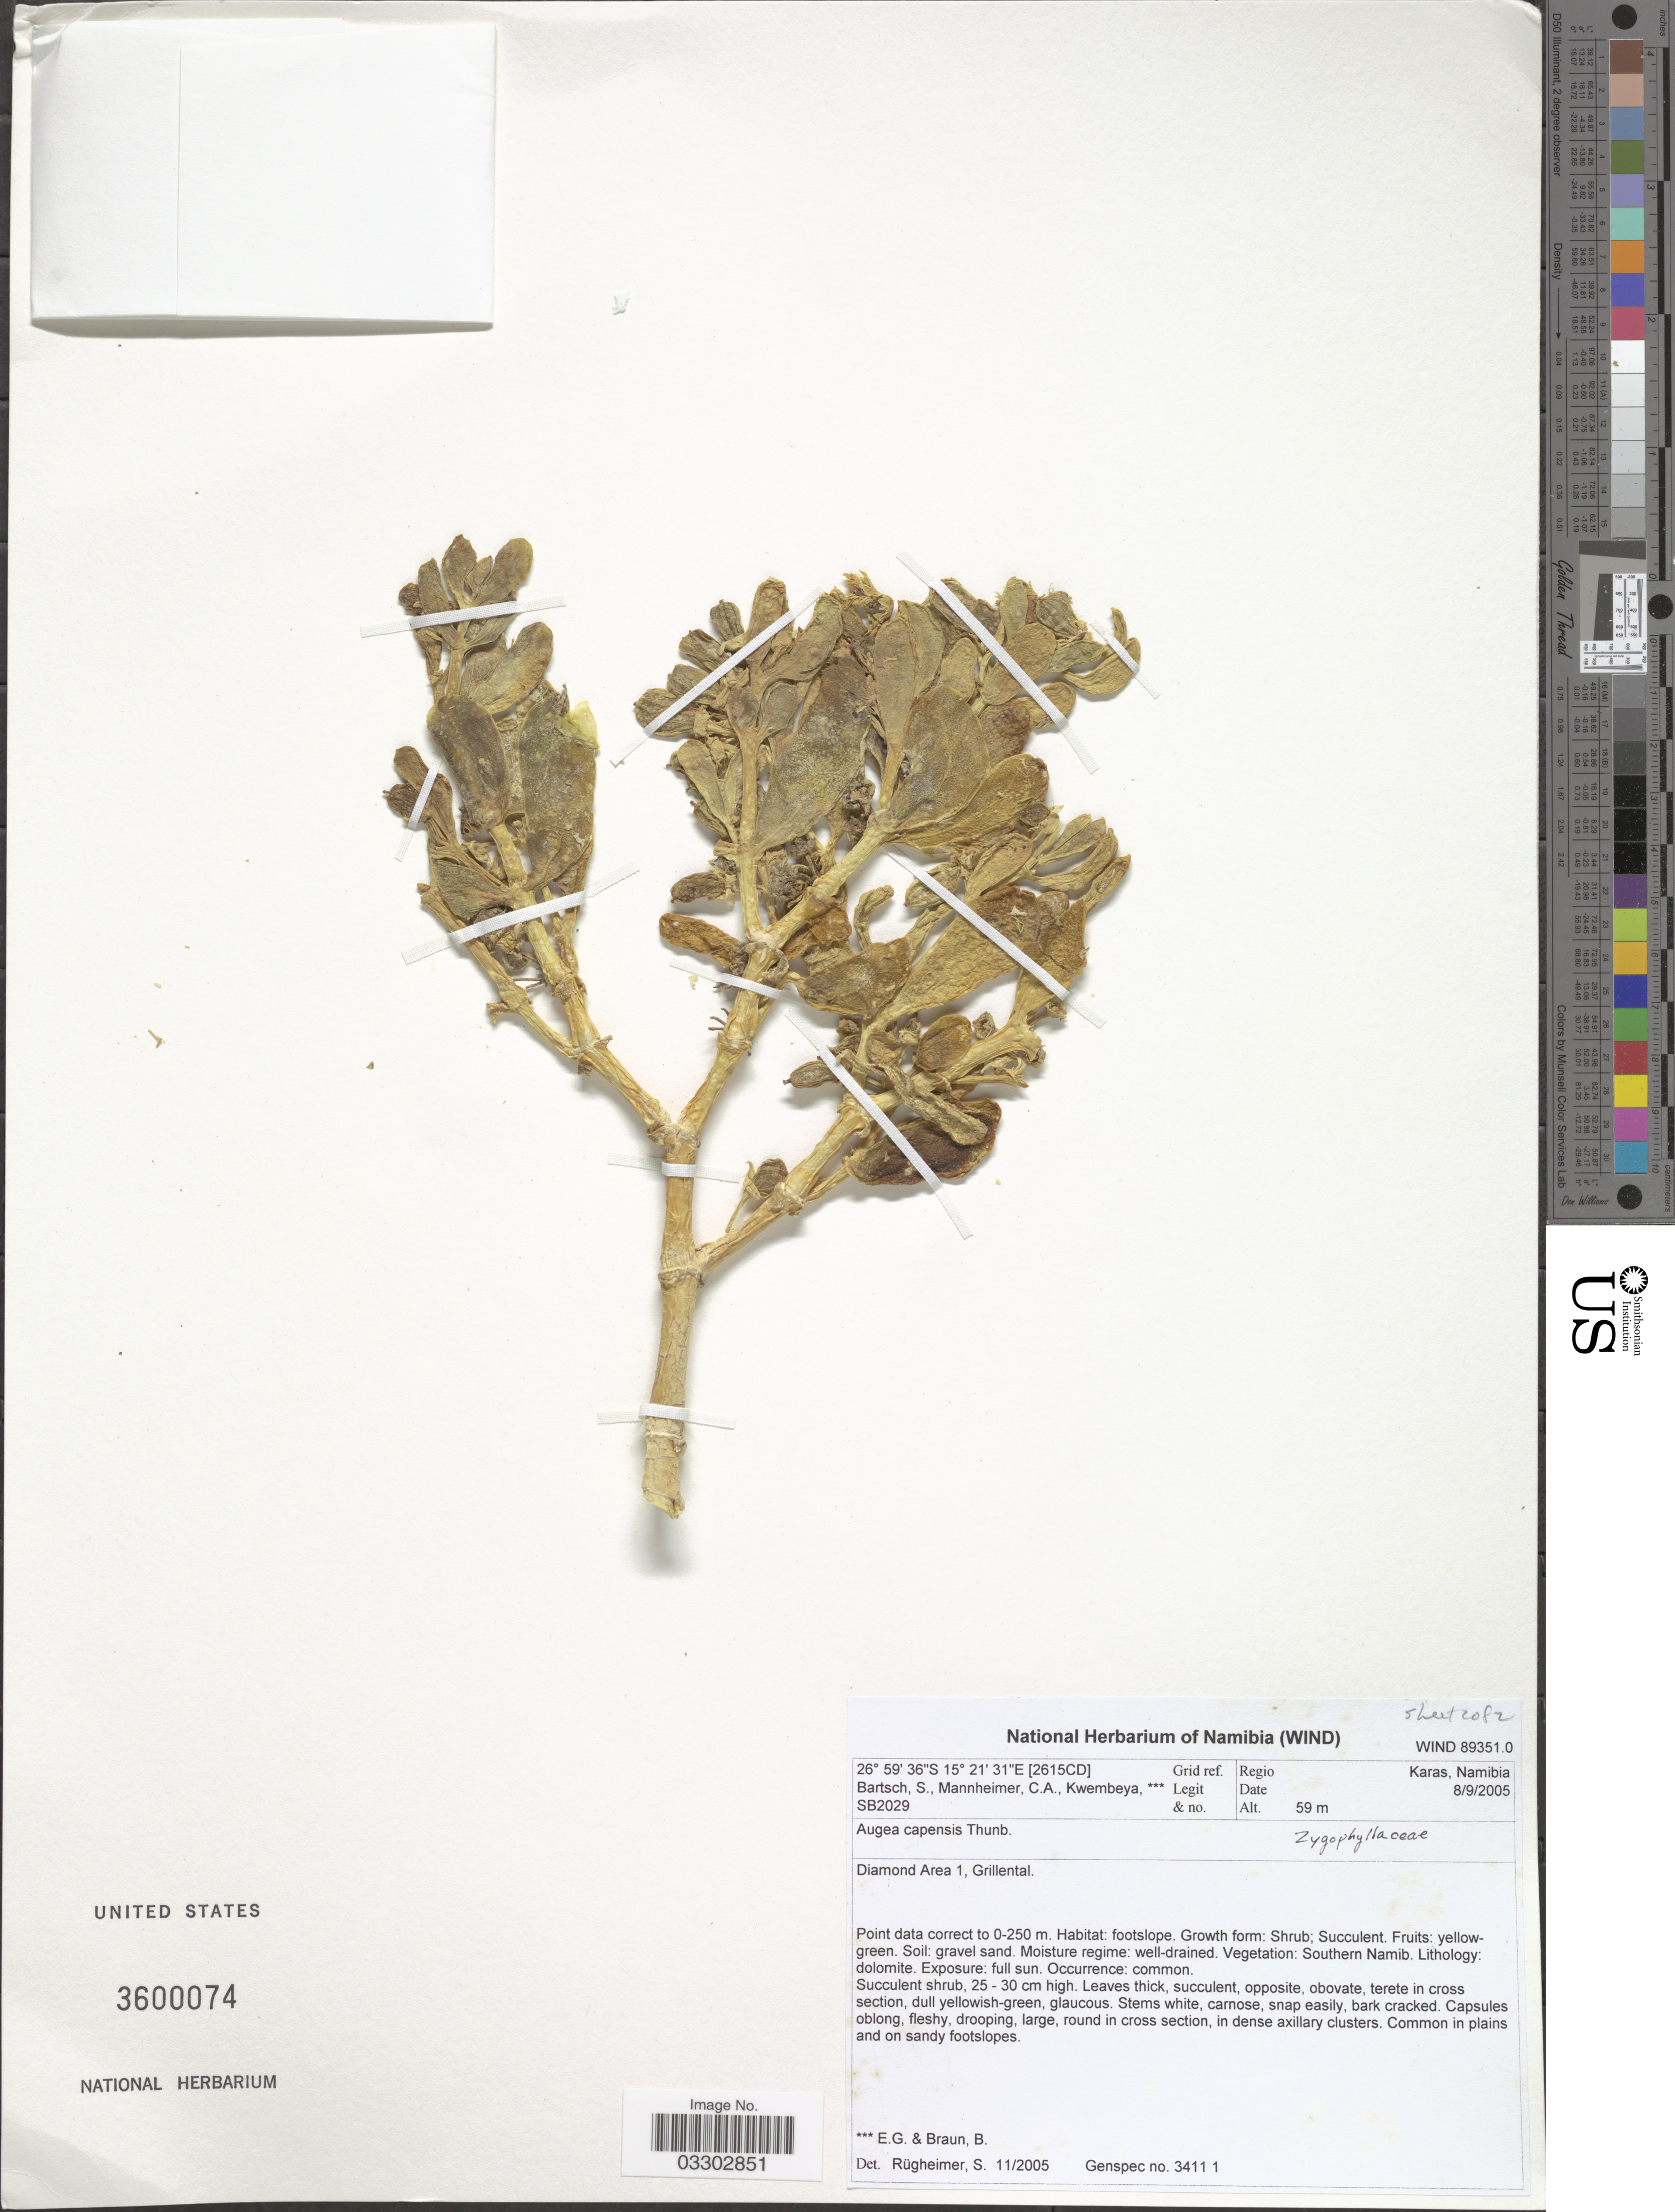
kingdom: Plantae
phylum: Tracheophyta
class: Magnoliopsida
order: Zygophyllales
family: Zygophyllaceae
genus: Augea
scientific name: Augea capensis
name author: Thunb.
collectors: S. Bartsch, C. A. Mannheimer, E. Kwembeya & B. Braun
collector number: SB2029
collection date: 2005-09-08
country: Namibia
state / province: Karas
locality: [2615CD] Grid ref. Diamond Area 1, Grillental.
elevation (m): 59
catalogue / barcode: US 3600074